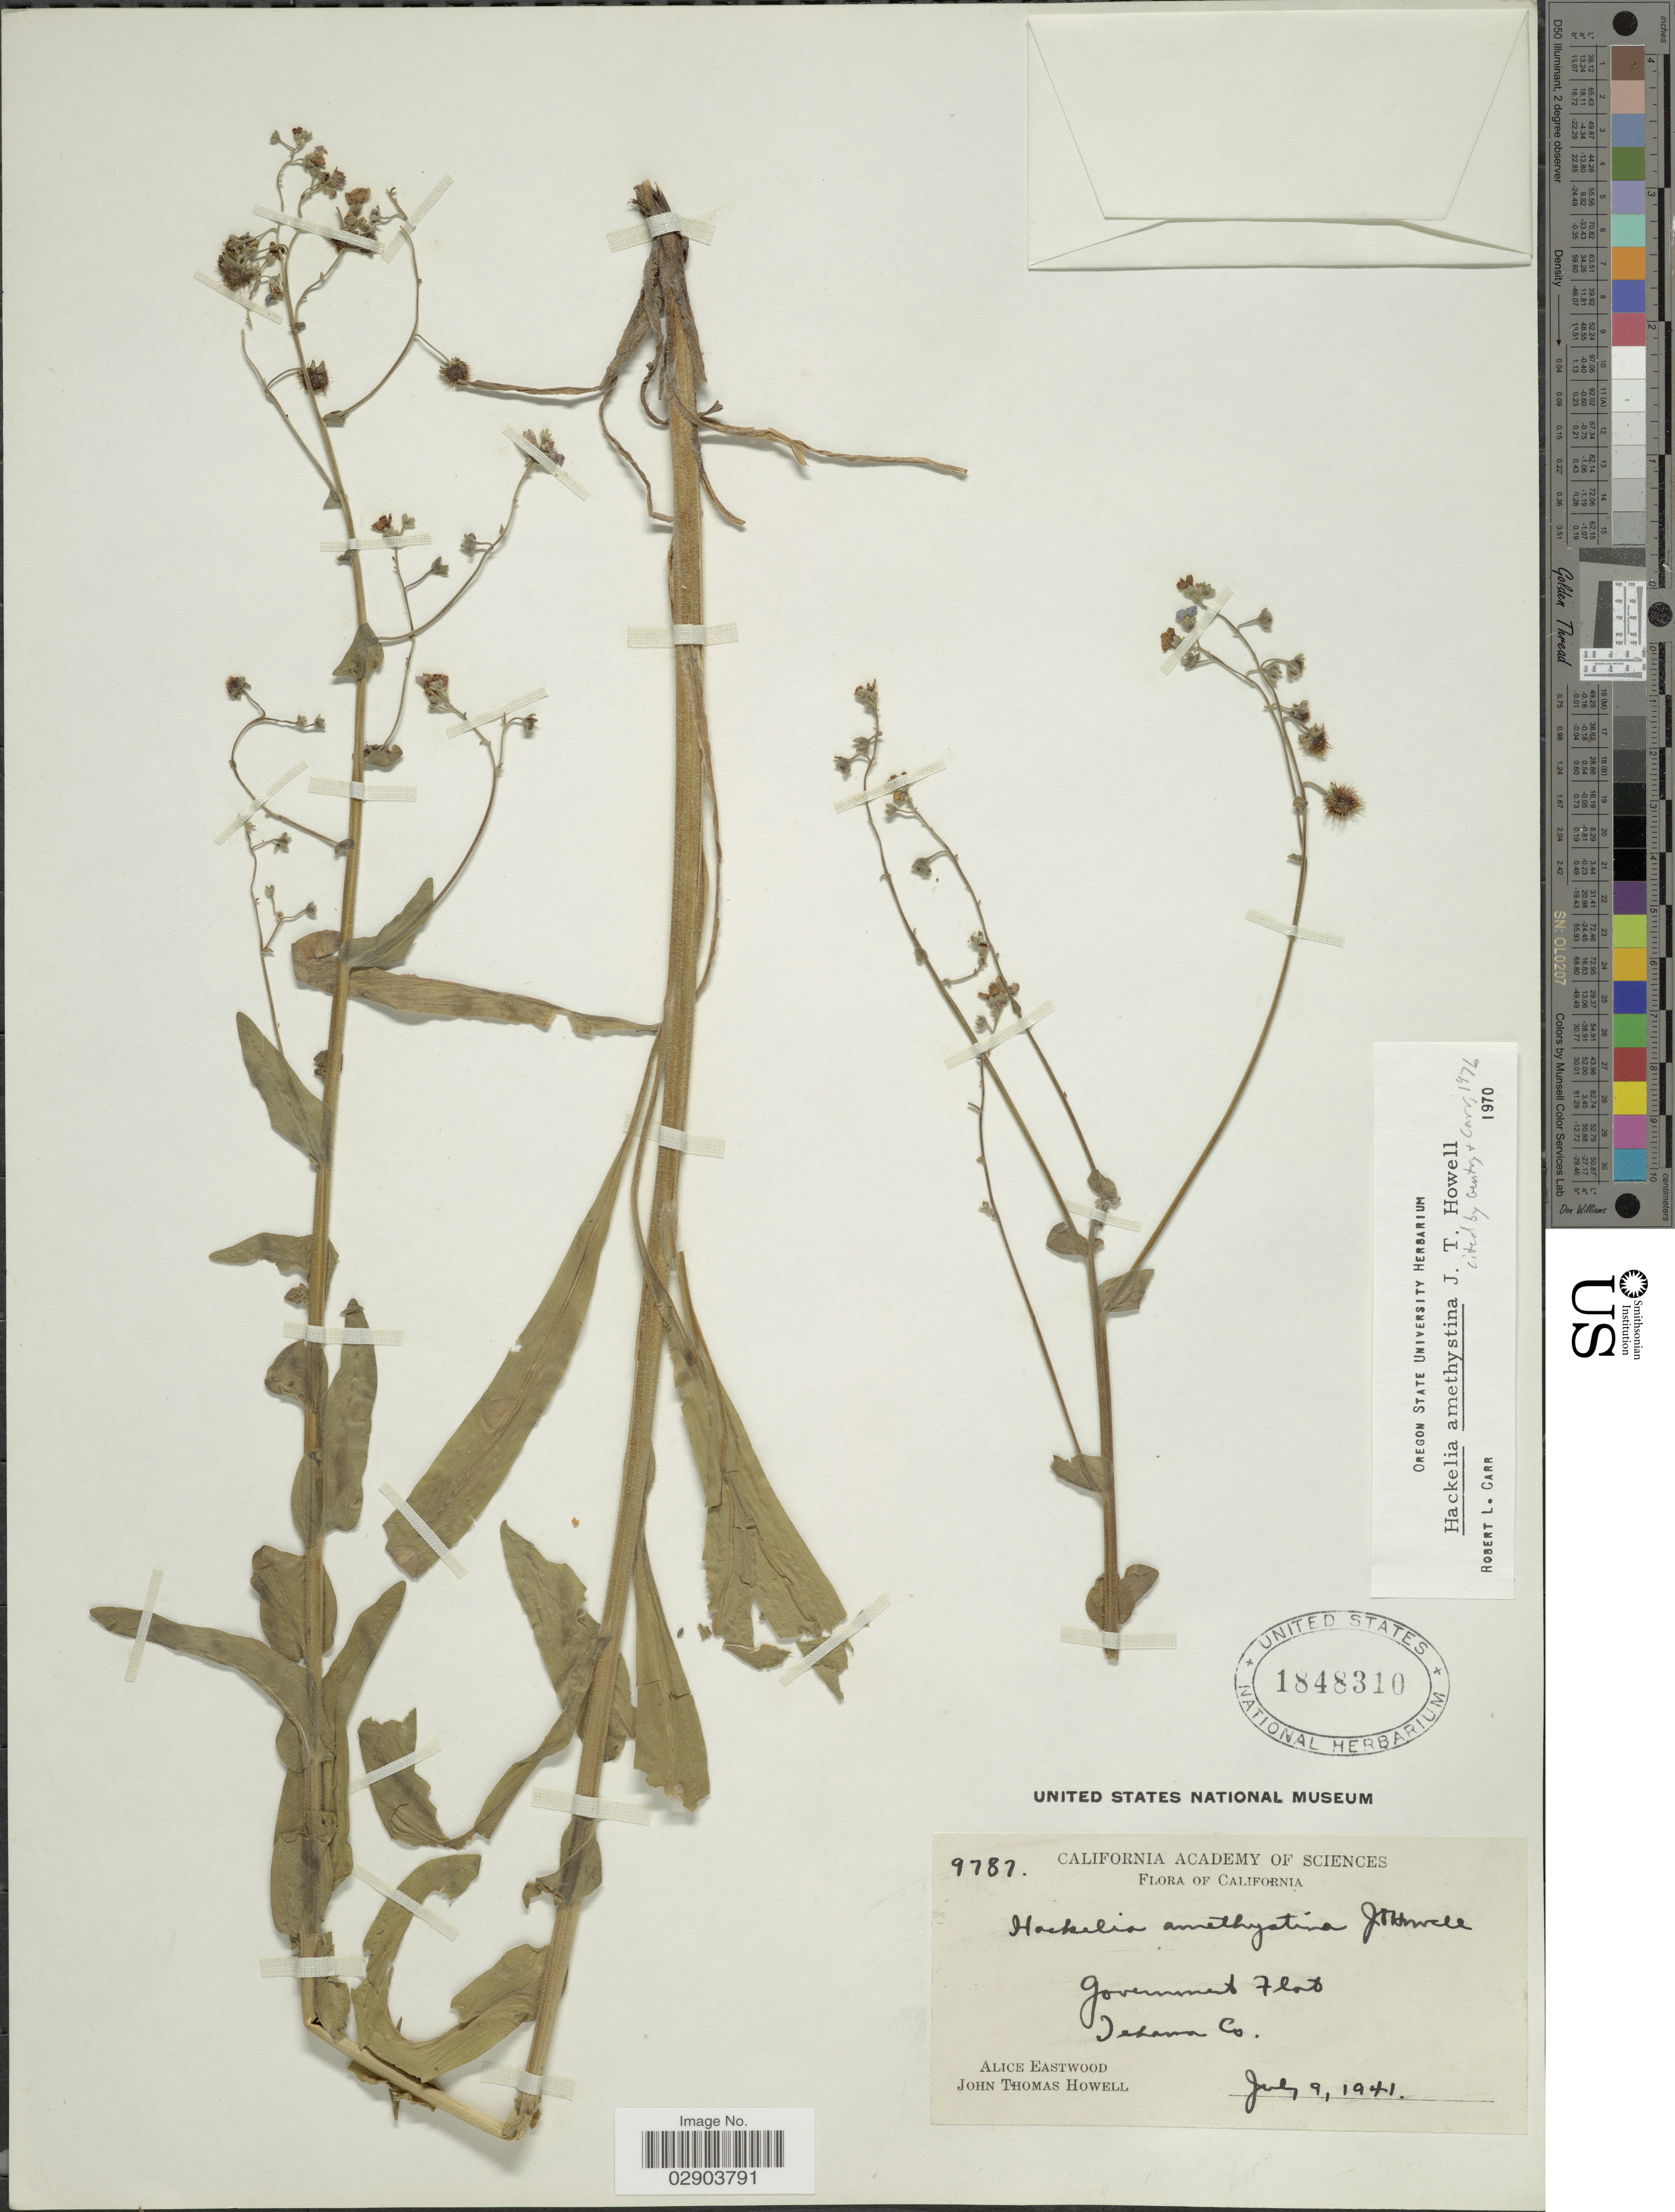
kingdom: Plantae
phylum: Tracheophyta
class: Magnoliopsida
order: Boraginales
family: Boraginaceae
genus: Hackelia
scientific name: Hackelia amethystina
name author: J.T. Howell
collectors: J. T. Howell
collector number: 9787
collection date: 1941-07-09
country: United States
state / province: California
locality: Government Flat, Isham Co.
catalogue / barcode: US 1848310